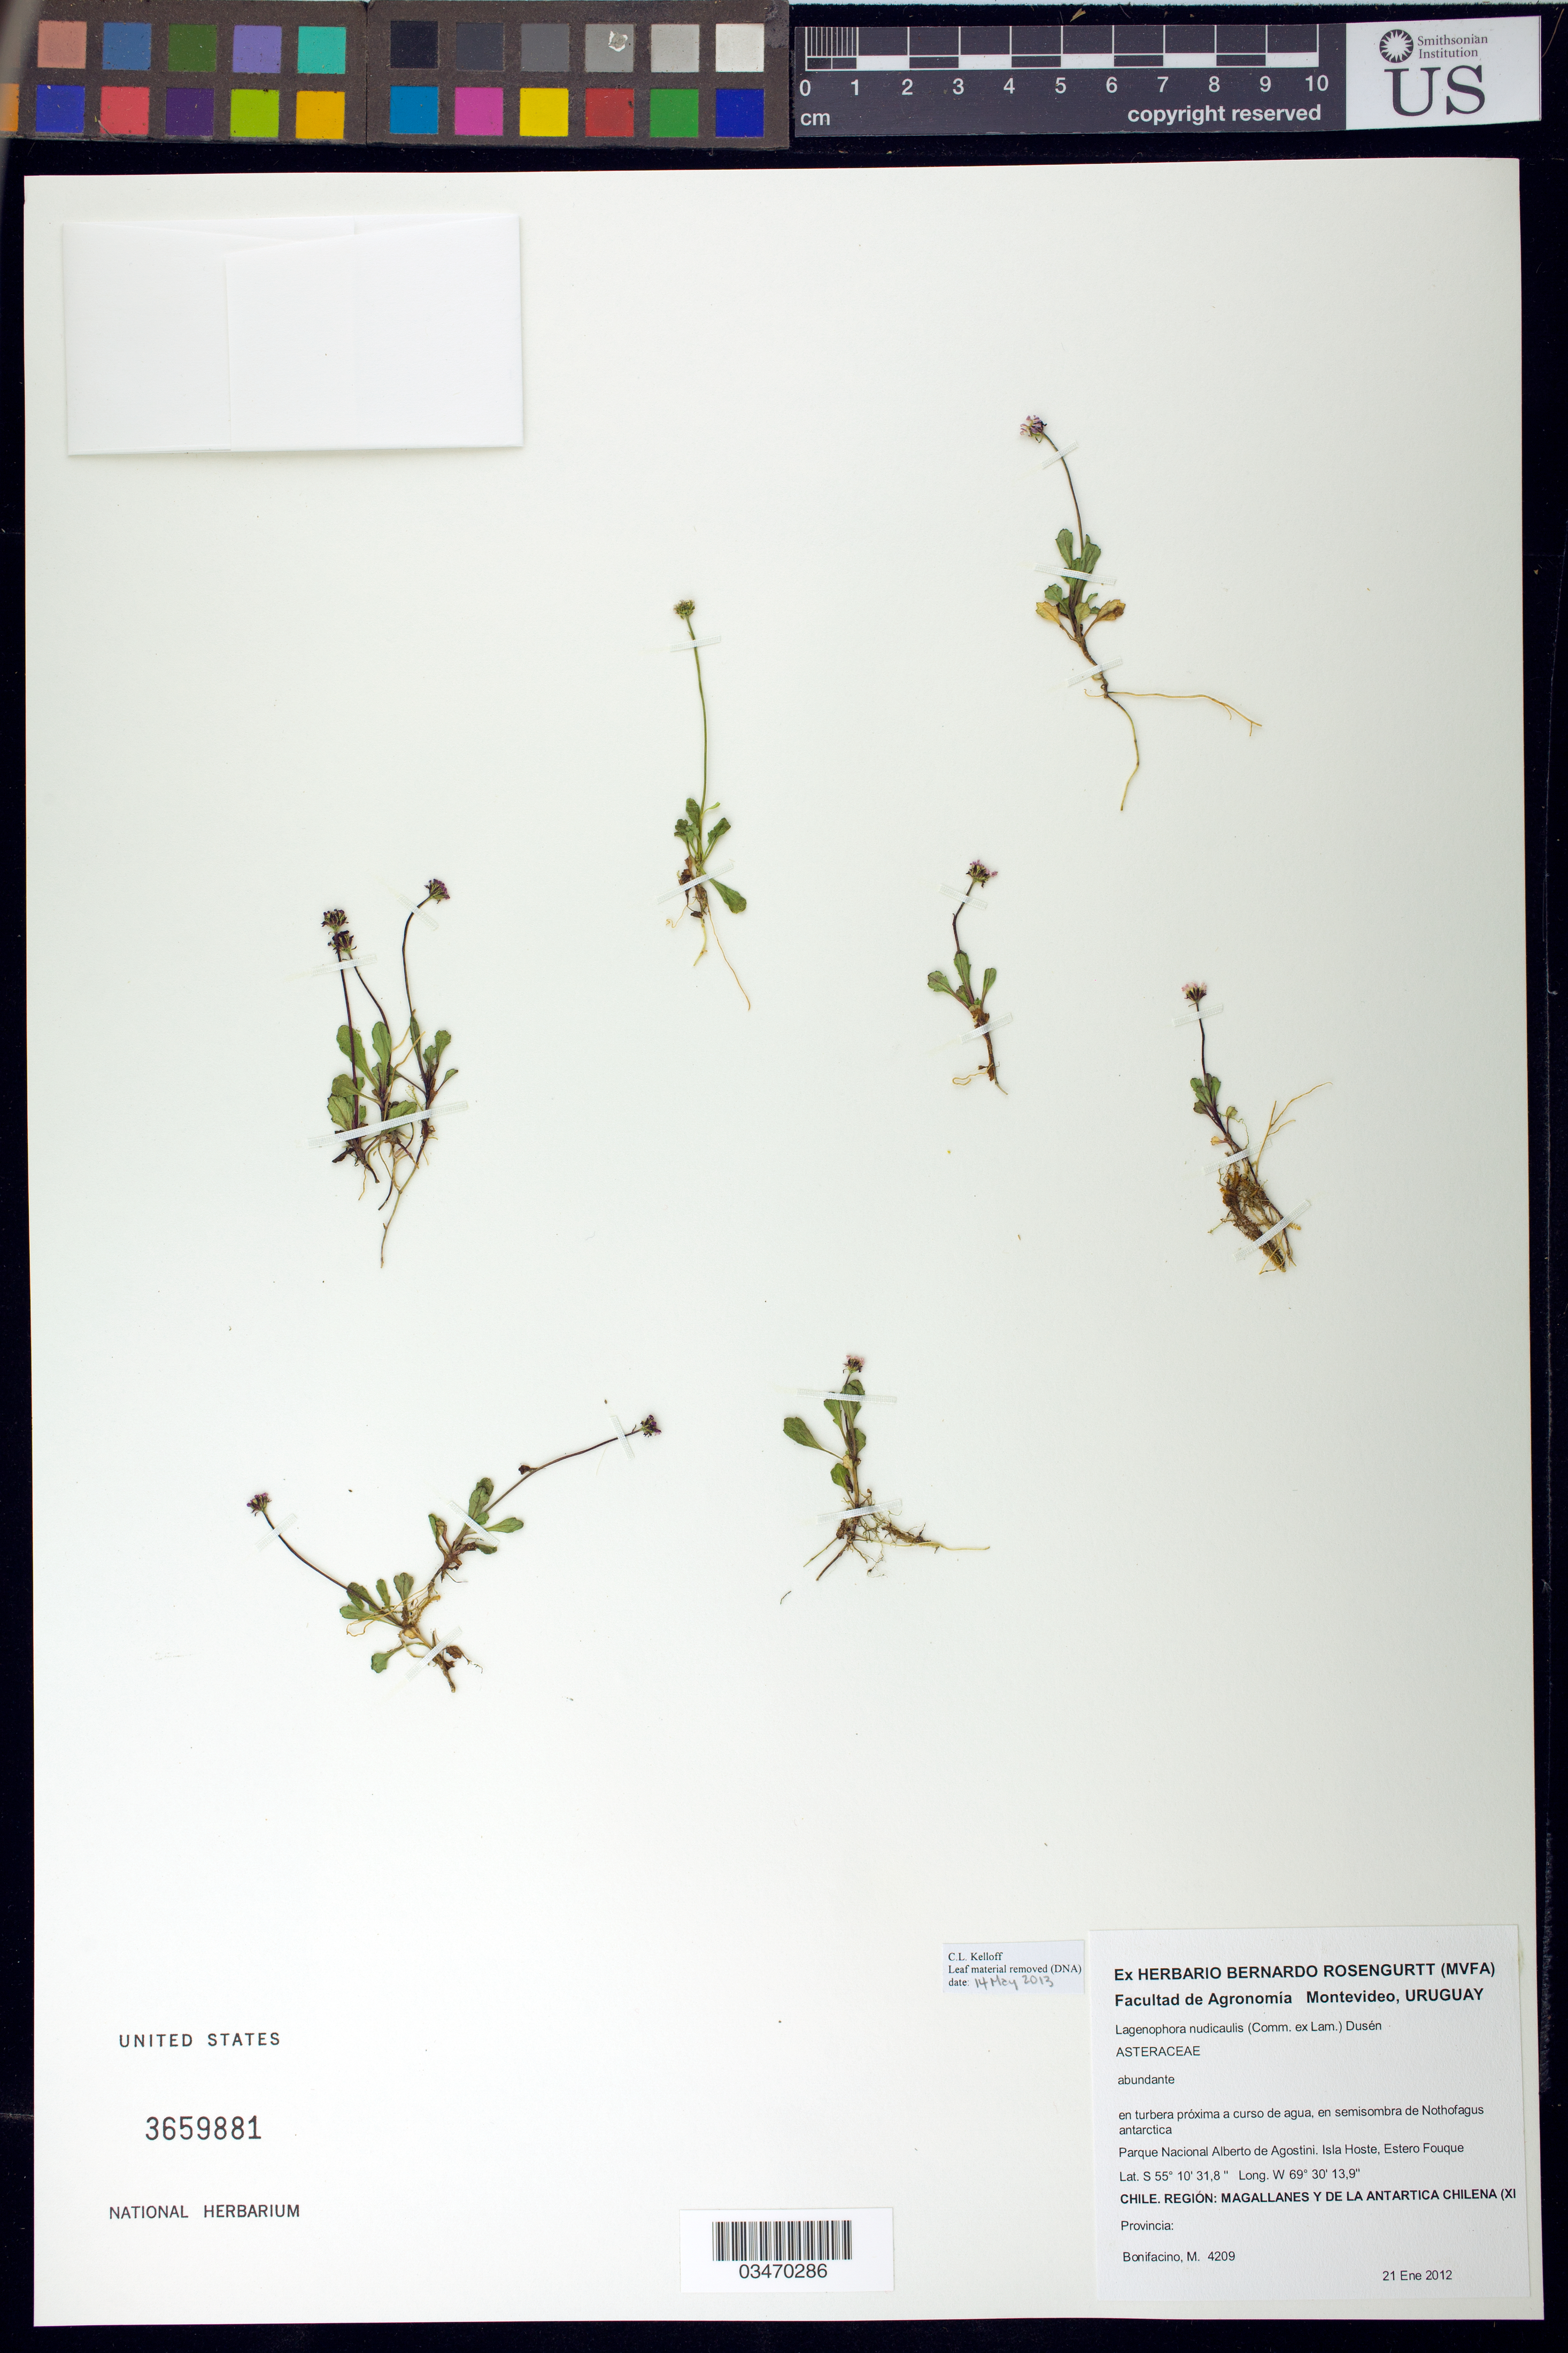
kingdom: Plantae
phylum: Tracheophyta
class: Magnoliopsida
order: Asterales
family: Asteraceae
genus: Lagenophora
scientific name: Lagenophora nudicaulis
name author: (Lam.) T.R. Dudley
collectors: M. Bonifacino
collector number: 4209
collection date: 2012-01-21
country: Chile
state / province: Magallanes y de la Antártica Chilena (XII)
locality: Parque Nacional Alberto de Agostini, Isla Hoeste, Estero Fouque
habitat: En turbera proxima a curso de agua, ne semisombra de Nothofagus antarctica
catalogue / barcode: US 3659881